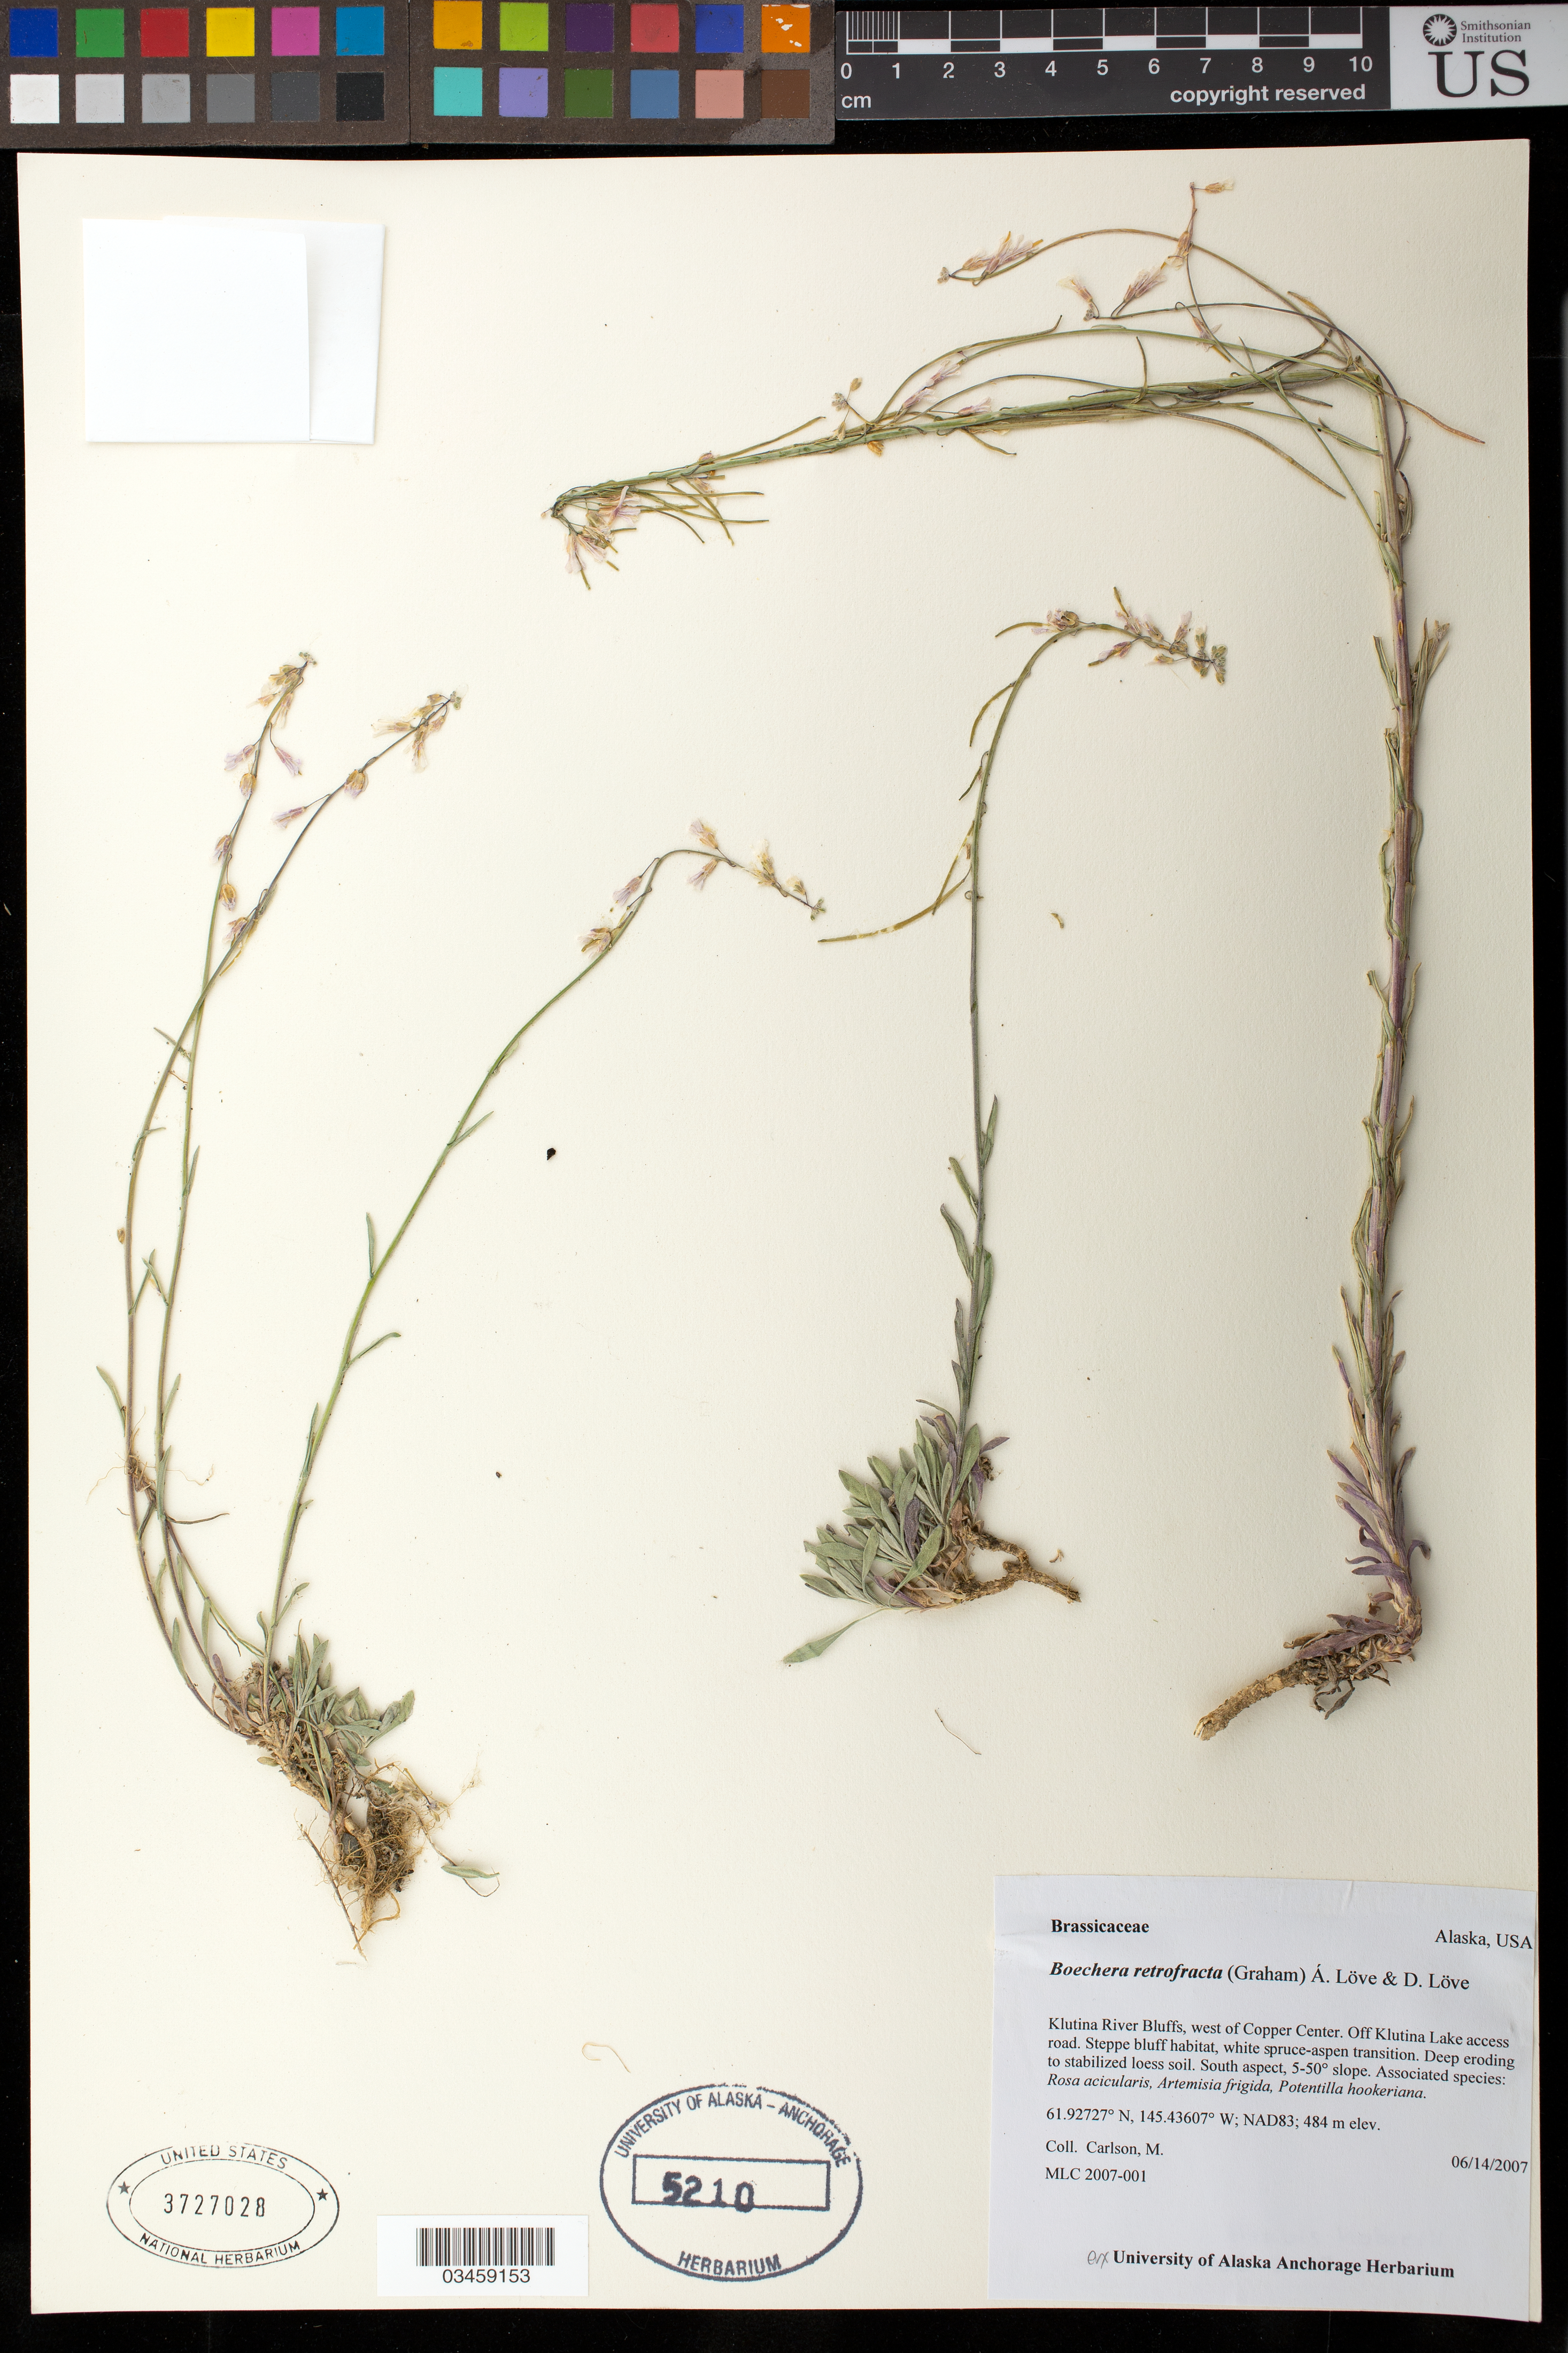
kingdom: Plantae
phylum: Tracheophyta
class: Magnoliopsida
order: Brassicales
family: Brassicaceae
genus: Boechera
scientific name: Boechera retrofracta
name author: (Graham) Á. Löve & D. Löve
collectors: M. Carlson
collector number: MLC2007-001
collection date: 2007-06-14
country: United States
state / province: Alaska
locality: Klutina River Bluffs, W of Cooper Center, off Klutina Lake access road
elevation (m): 484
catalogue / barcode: US 3727028